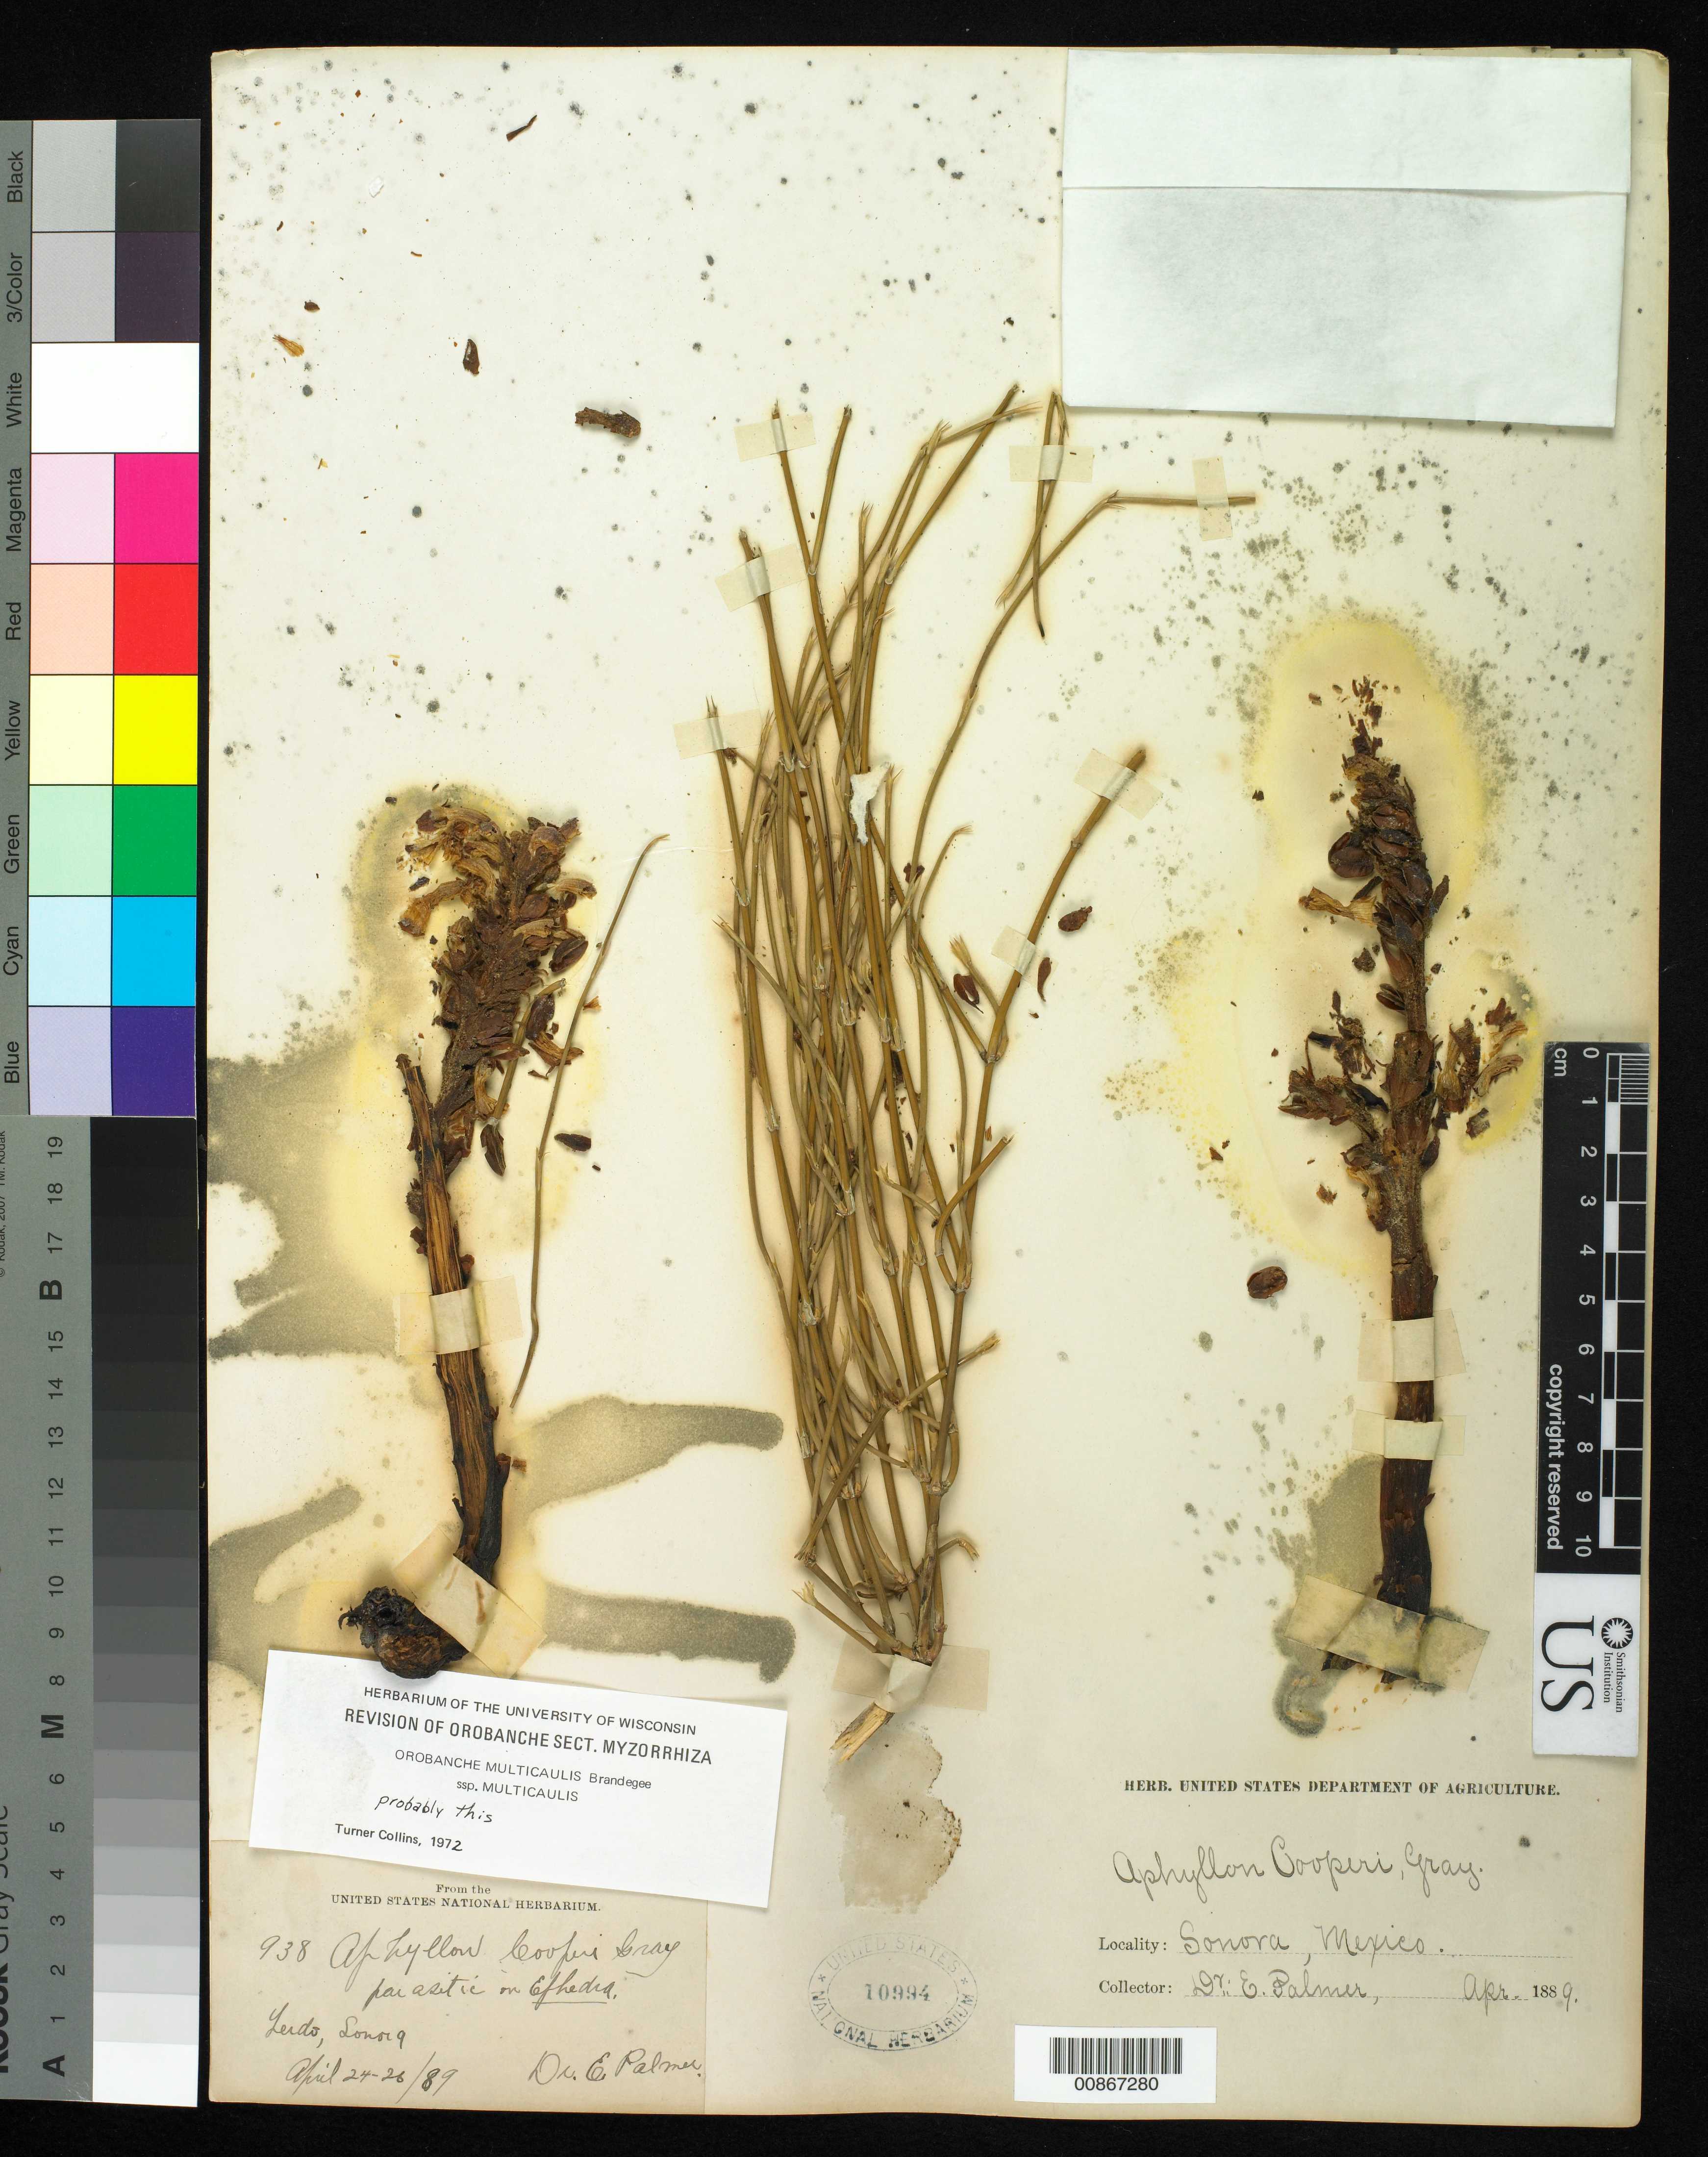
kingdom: Plantae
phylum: Tracheophyta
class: Magnoliopsida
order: Lamiales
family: Orobanchaceae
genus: Orobanche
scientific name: Orobanche multicaulis subsp. multicaulis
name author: Brandegee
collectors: E. Palmer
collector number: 938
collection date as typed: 24 Apr 1889 to 26 Apr 1889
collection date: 1889-04-24/1889-04-26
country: Mexico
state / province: Sonora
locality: Lerdo, Sonora.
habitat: Parasitic on Ephedra.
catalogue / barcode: US 10994